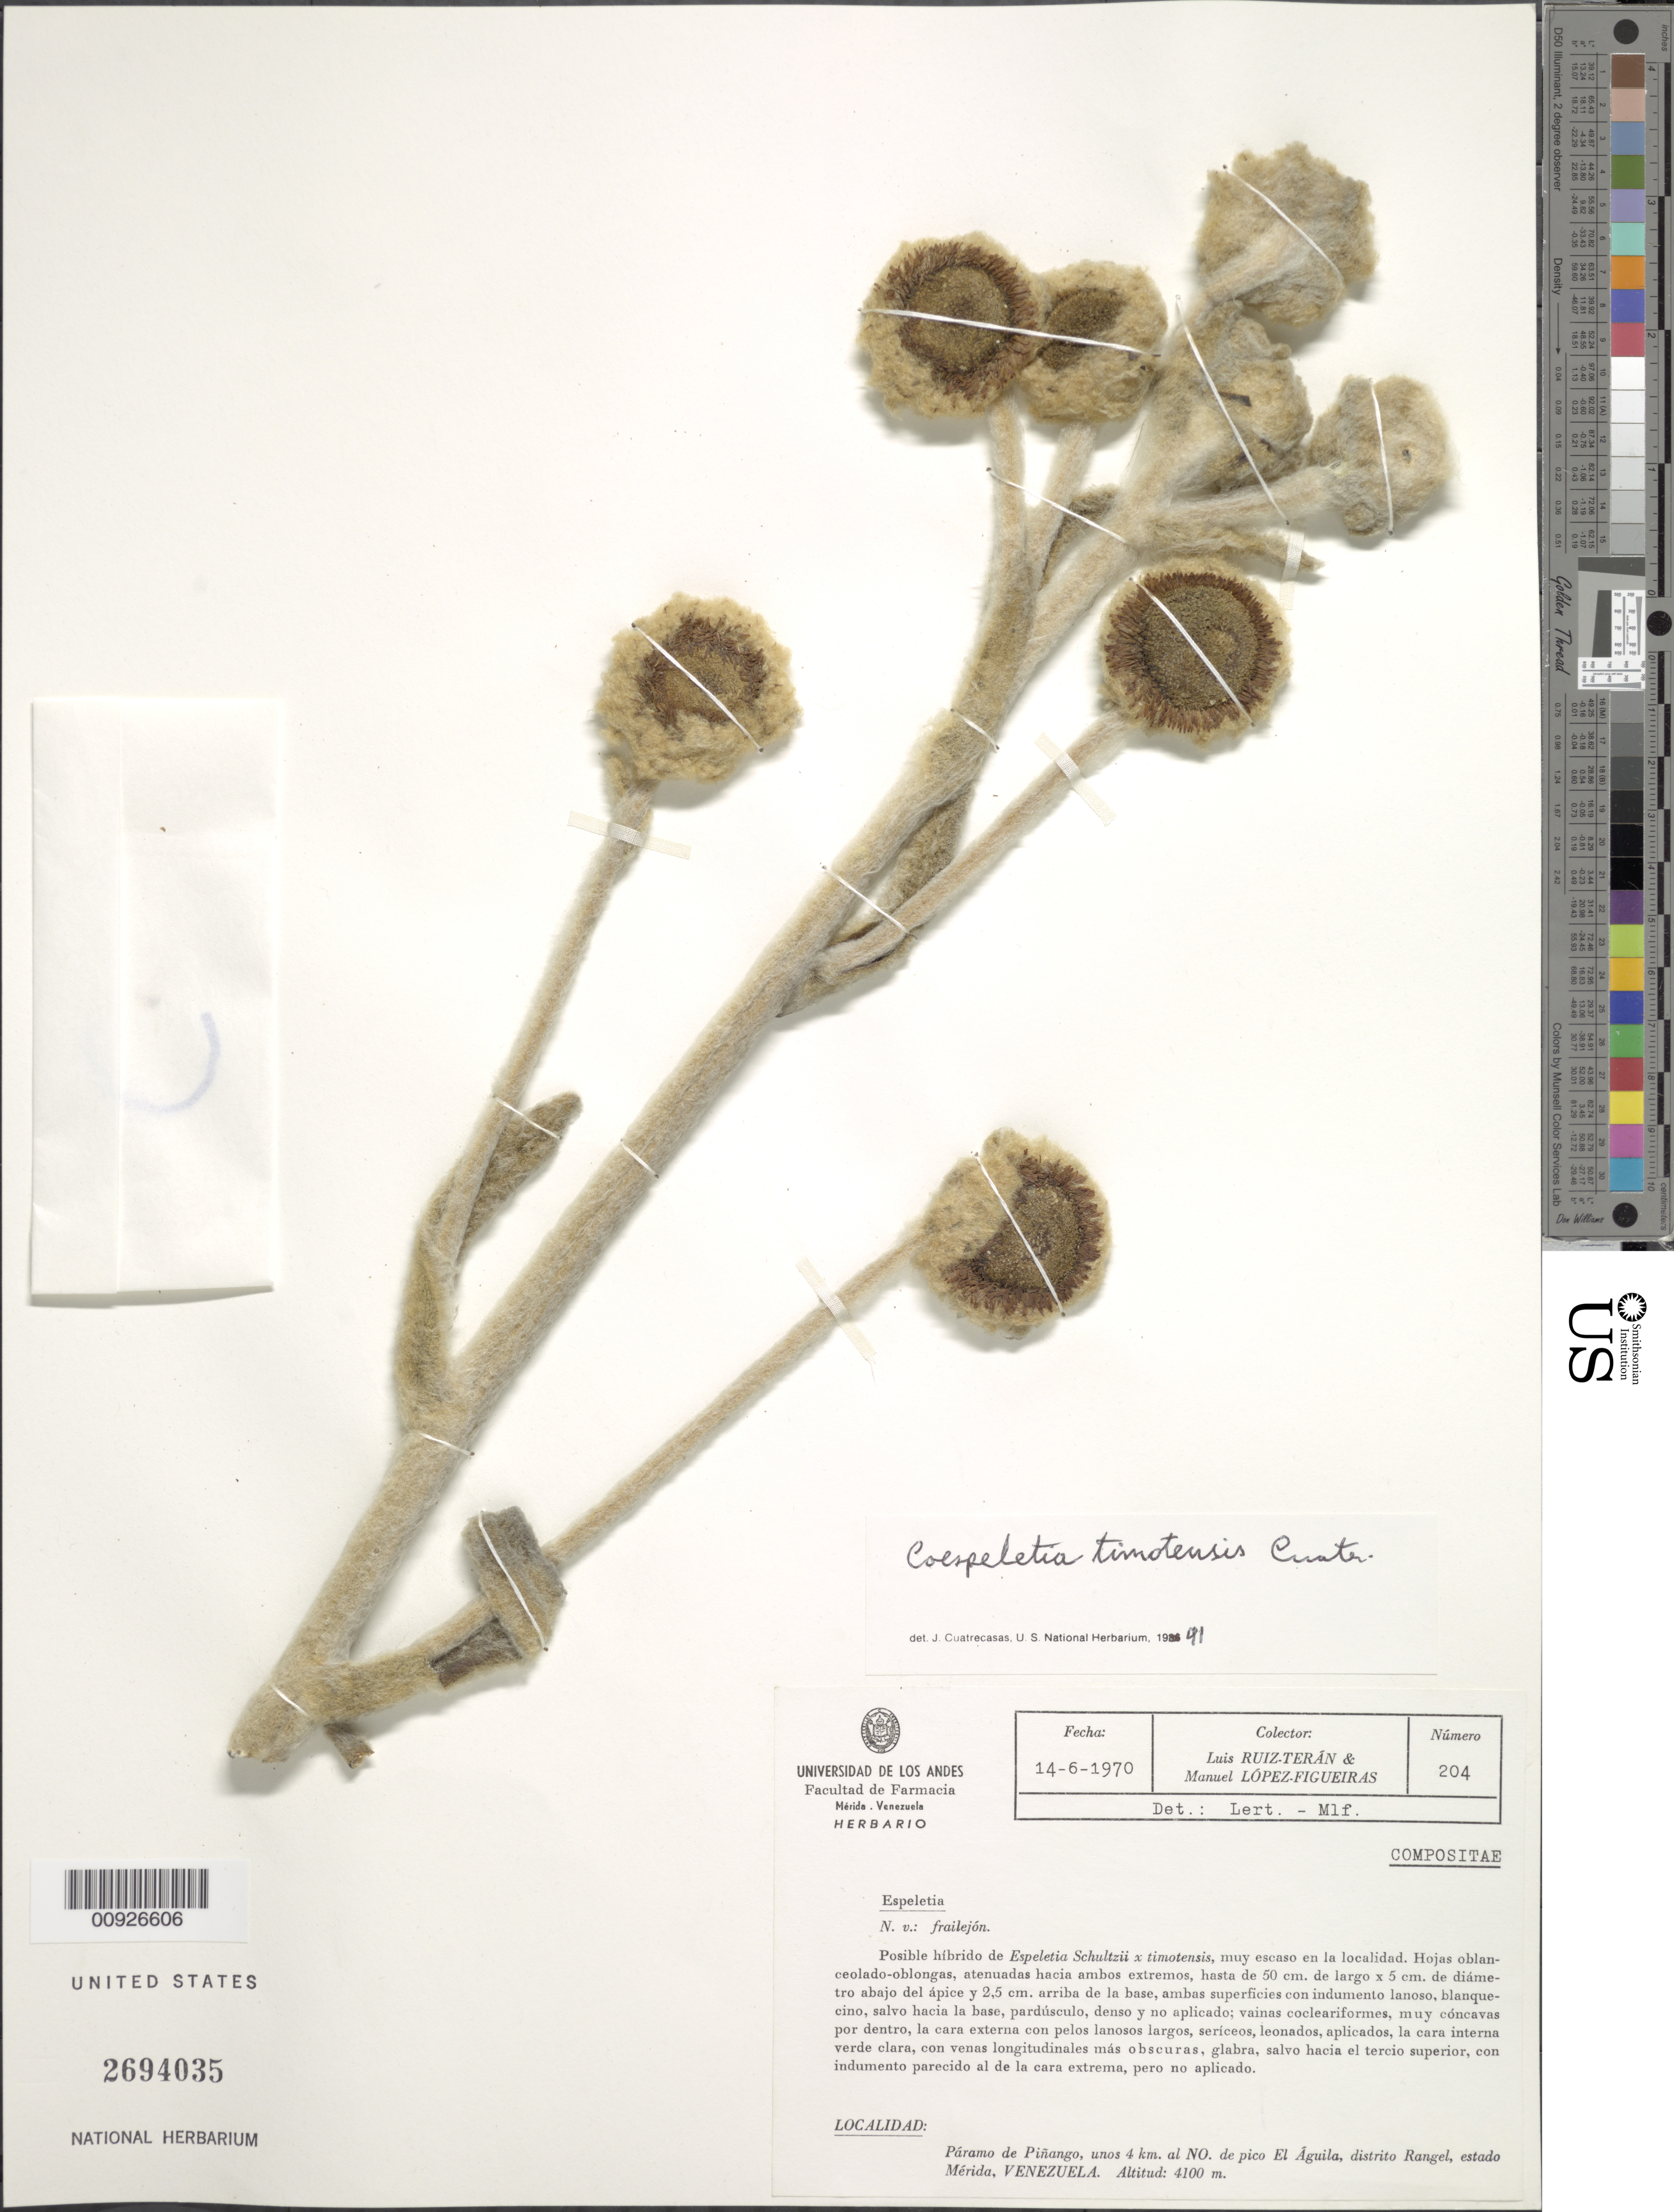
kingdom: Plantae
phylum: Tracheophyta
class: Magnoliopsida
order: Asterales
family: Asteraceae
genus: Coespeletia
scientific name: Coespeletia timotensis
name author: (Cuatrec.) Cuatrec.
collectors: L. E. Ruíz-Terán & M. López Figueiras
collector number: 204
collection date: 1970-06-14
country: Venezuela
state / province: Mérida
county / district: Rangel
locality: P. de Piñango. Unos 4 km al NO de pico El Águila.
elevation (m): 4100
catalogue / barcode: US 2694035